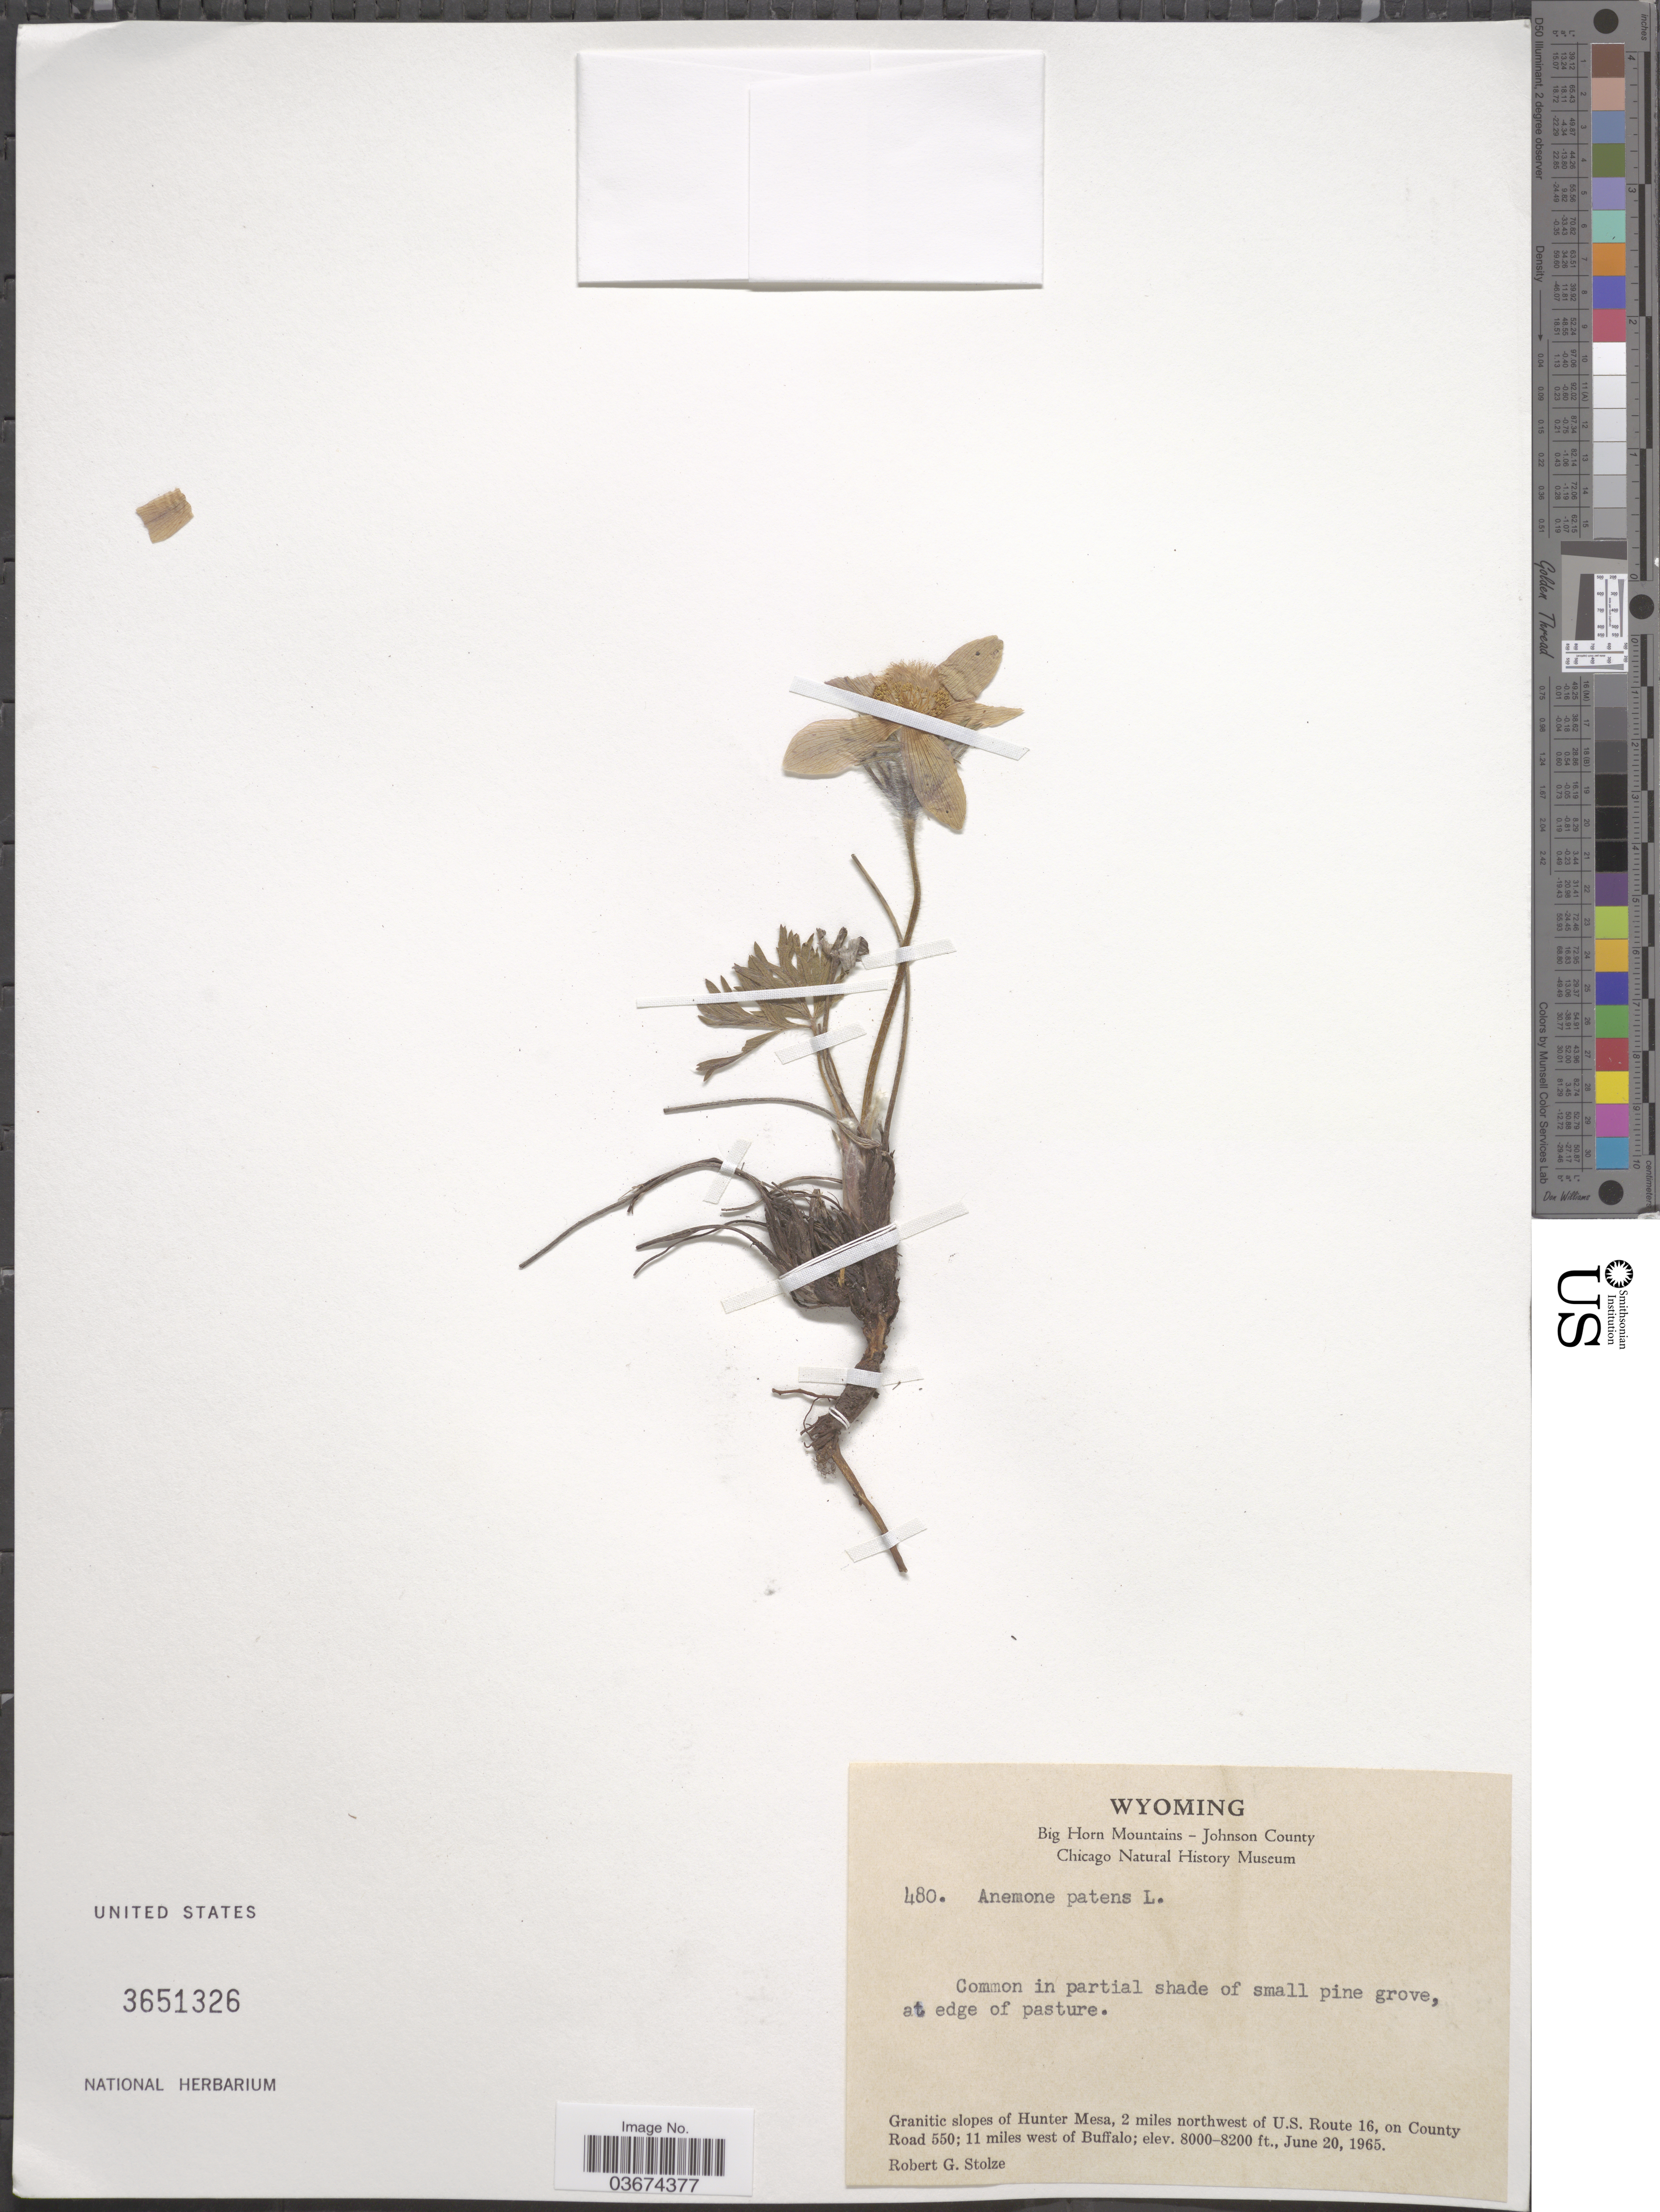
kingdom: Plantae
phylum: Tracheophyta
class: Magnoliopsida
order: Ranunculales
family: Ranunculaceae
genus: Pulsatilla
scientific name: Pulsatilla nuttalliana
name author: (DC.) Bercht. & J. Presl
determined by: Strong, Mark T., (BOT), Smithsonian Institution - National Museum of Natural History (UNITED STATES)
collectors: R. G. Stolze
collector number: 480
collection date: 1965-06-20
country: United States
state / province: Wyoming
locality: Granitic slopes of Hunter Mesa, 2 miles northwest of U.S. Route 16, on County Road 550; 11 miles west of Buffalo.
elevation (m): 2438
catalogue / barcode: US 3651326